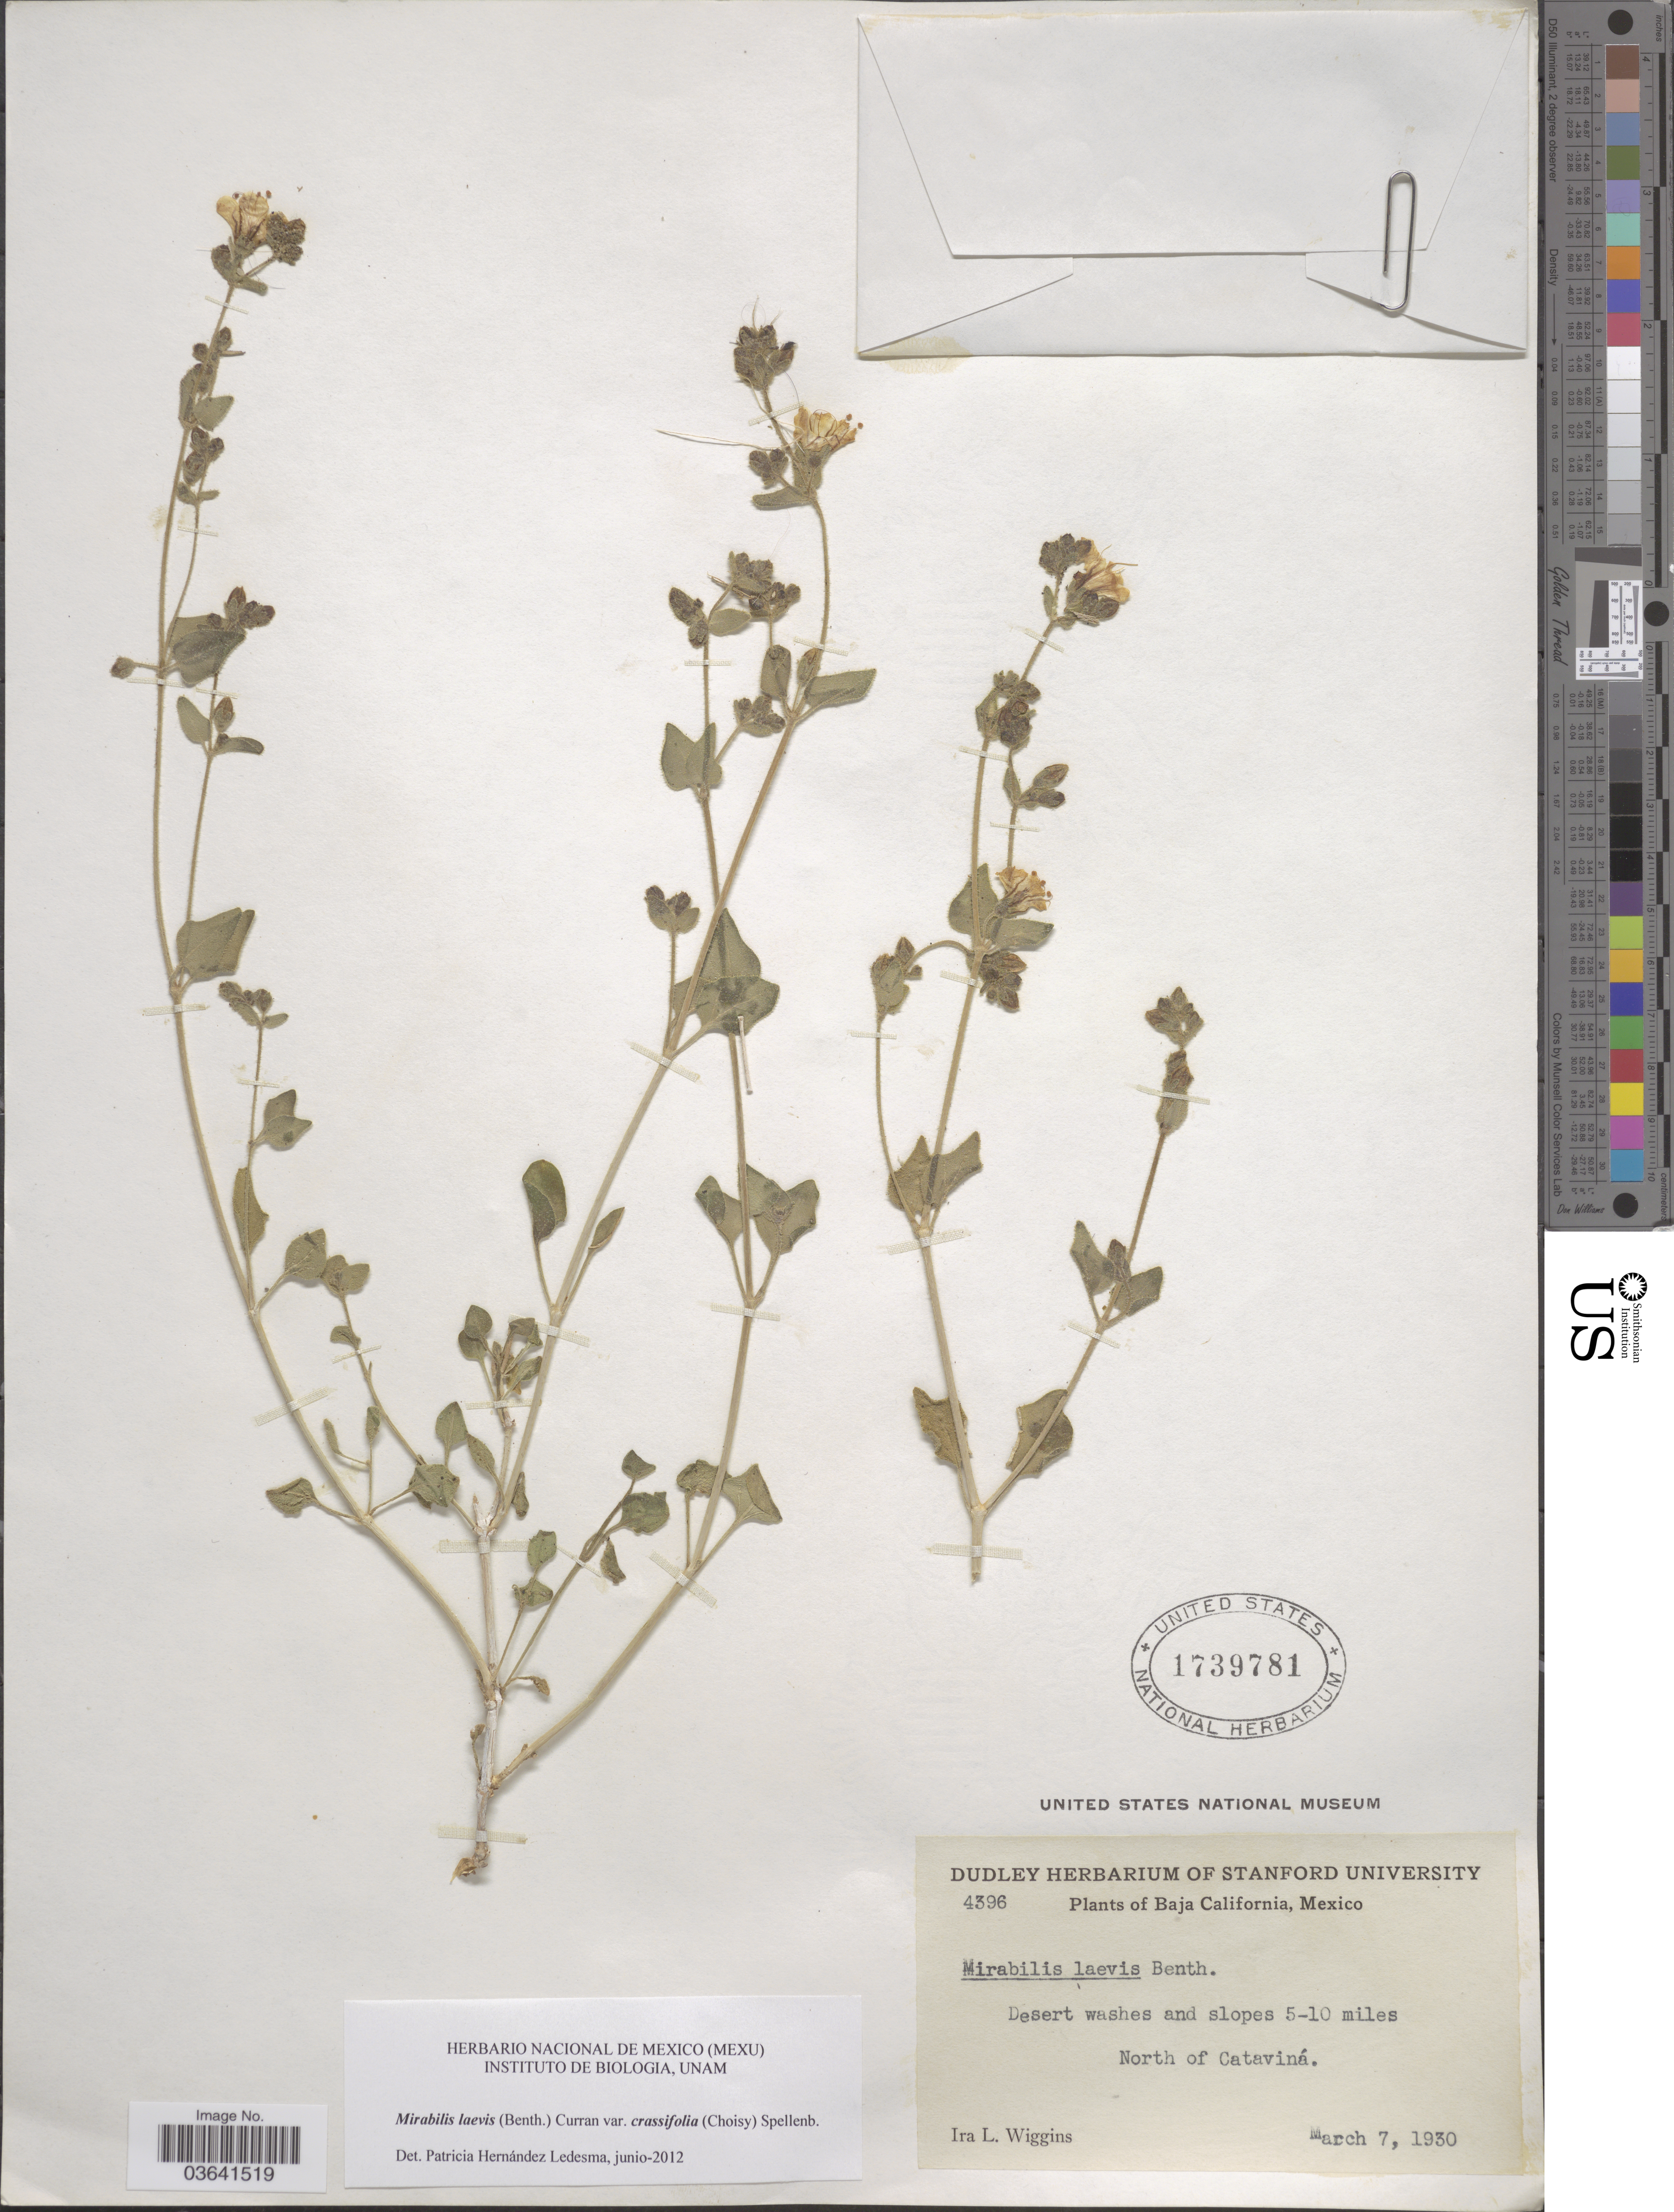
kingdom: Plantae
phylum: Tracheophyta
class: Magnoliopsida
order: Caryophyllales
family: Nyctaginaceae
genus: Mirabilis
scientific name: Mirabilis laevis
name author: (Benth.) Curran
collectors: I. L. Wiggins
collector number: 4396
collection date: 1930-03-07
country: Mexico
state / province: Baja California Norte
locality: Desert washes and slopes 5-10 miles North of Cataviná.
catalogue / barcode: US 1739781